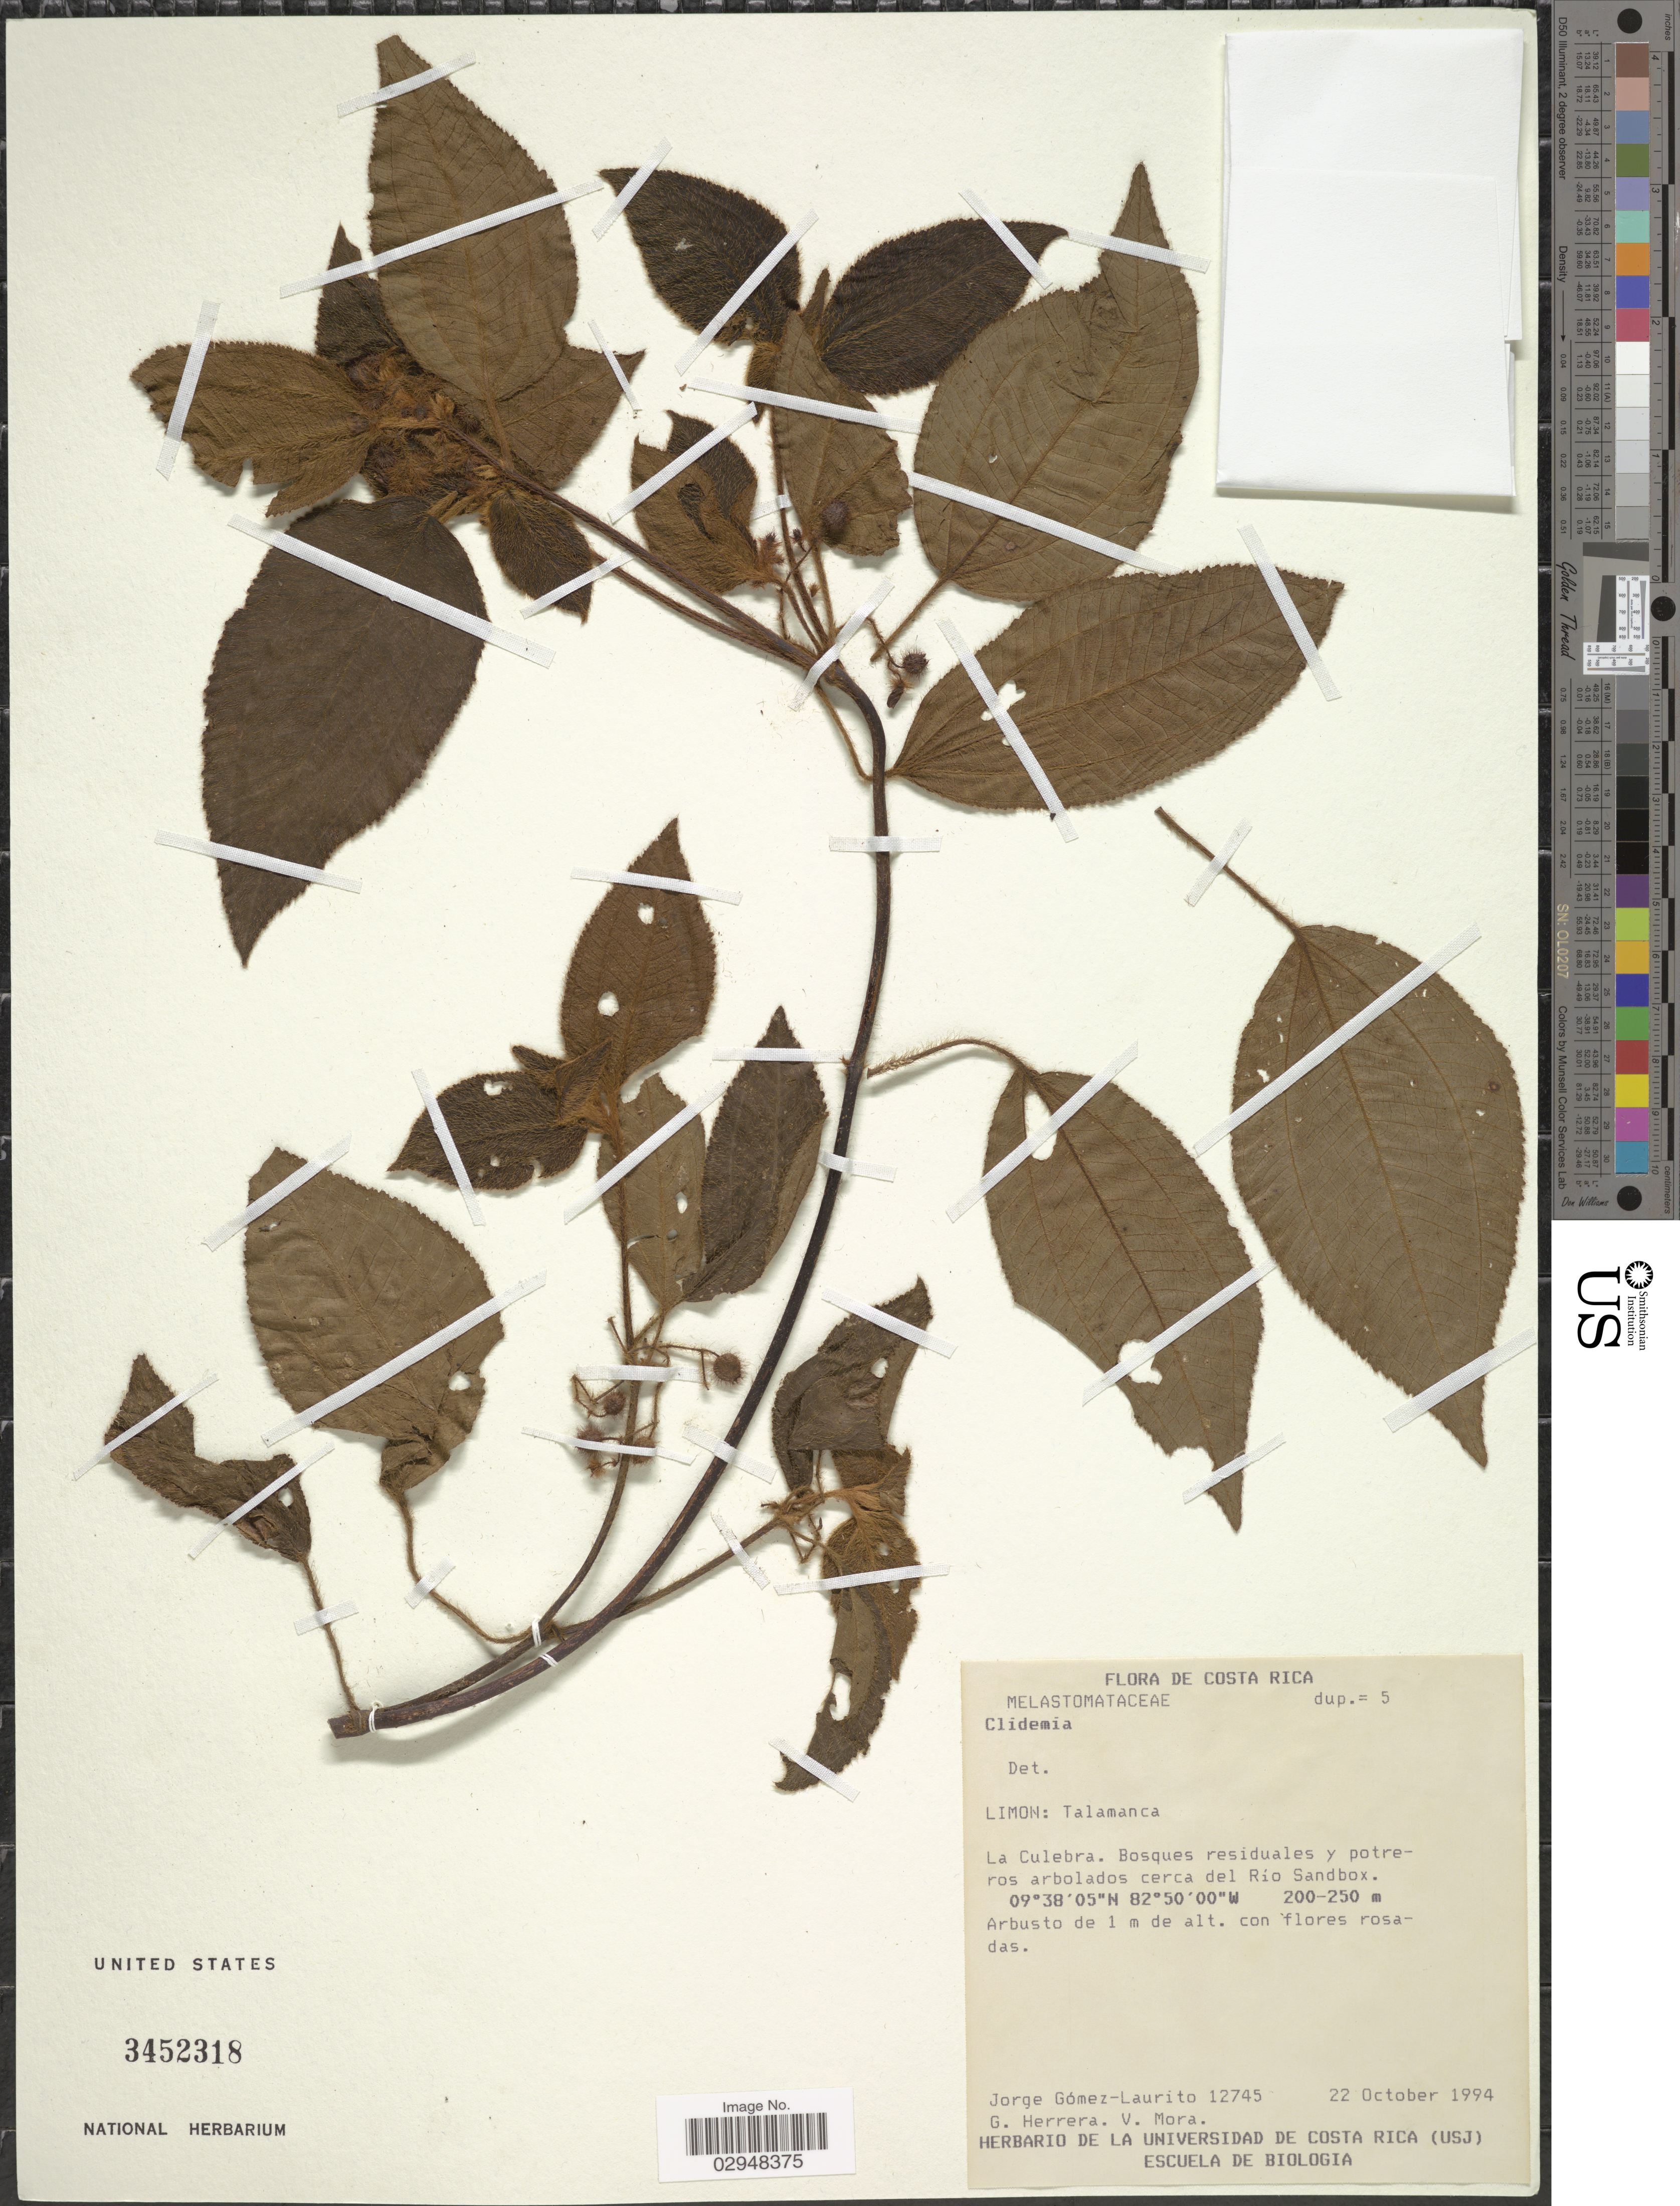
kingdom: Plantae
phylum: Tracheophyta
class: Magnoliopsida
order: Myrtales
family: Melastomataceae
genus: Clidemia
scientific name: Clidemia sp.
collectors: J. A. Gómez-Laurito, G. Herrera & V. Mora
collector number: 12745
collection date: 1994-10-22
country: Costa Rica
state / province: Limón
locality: Talamanca, La Culebra, Bosques residuales y potreros arbolados cerca del Río Sandbox.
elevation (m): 200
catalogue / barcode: US 3452318